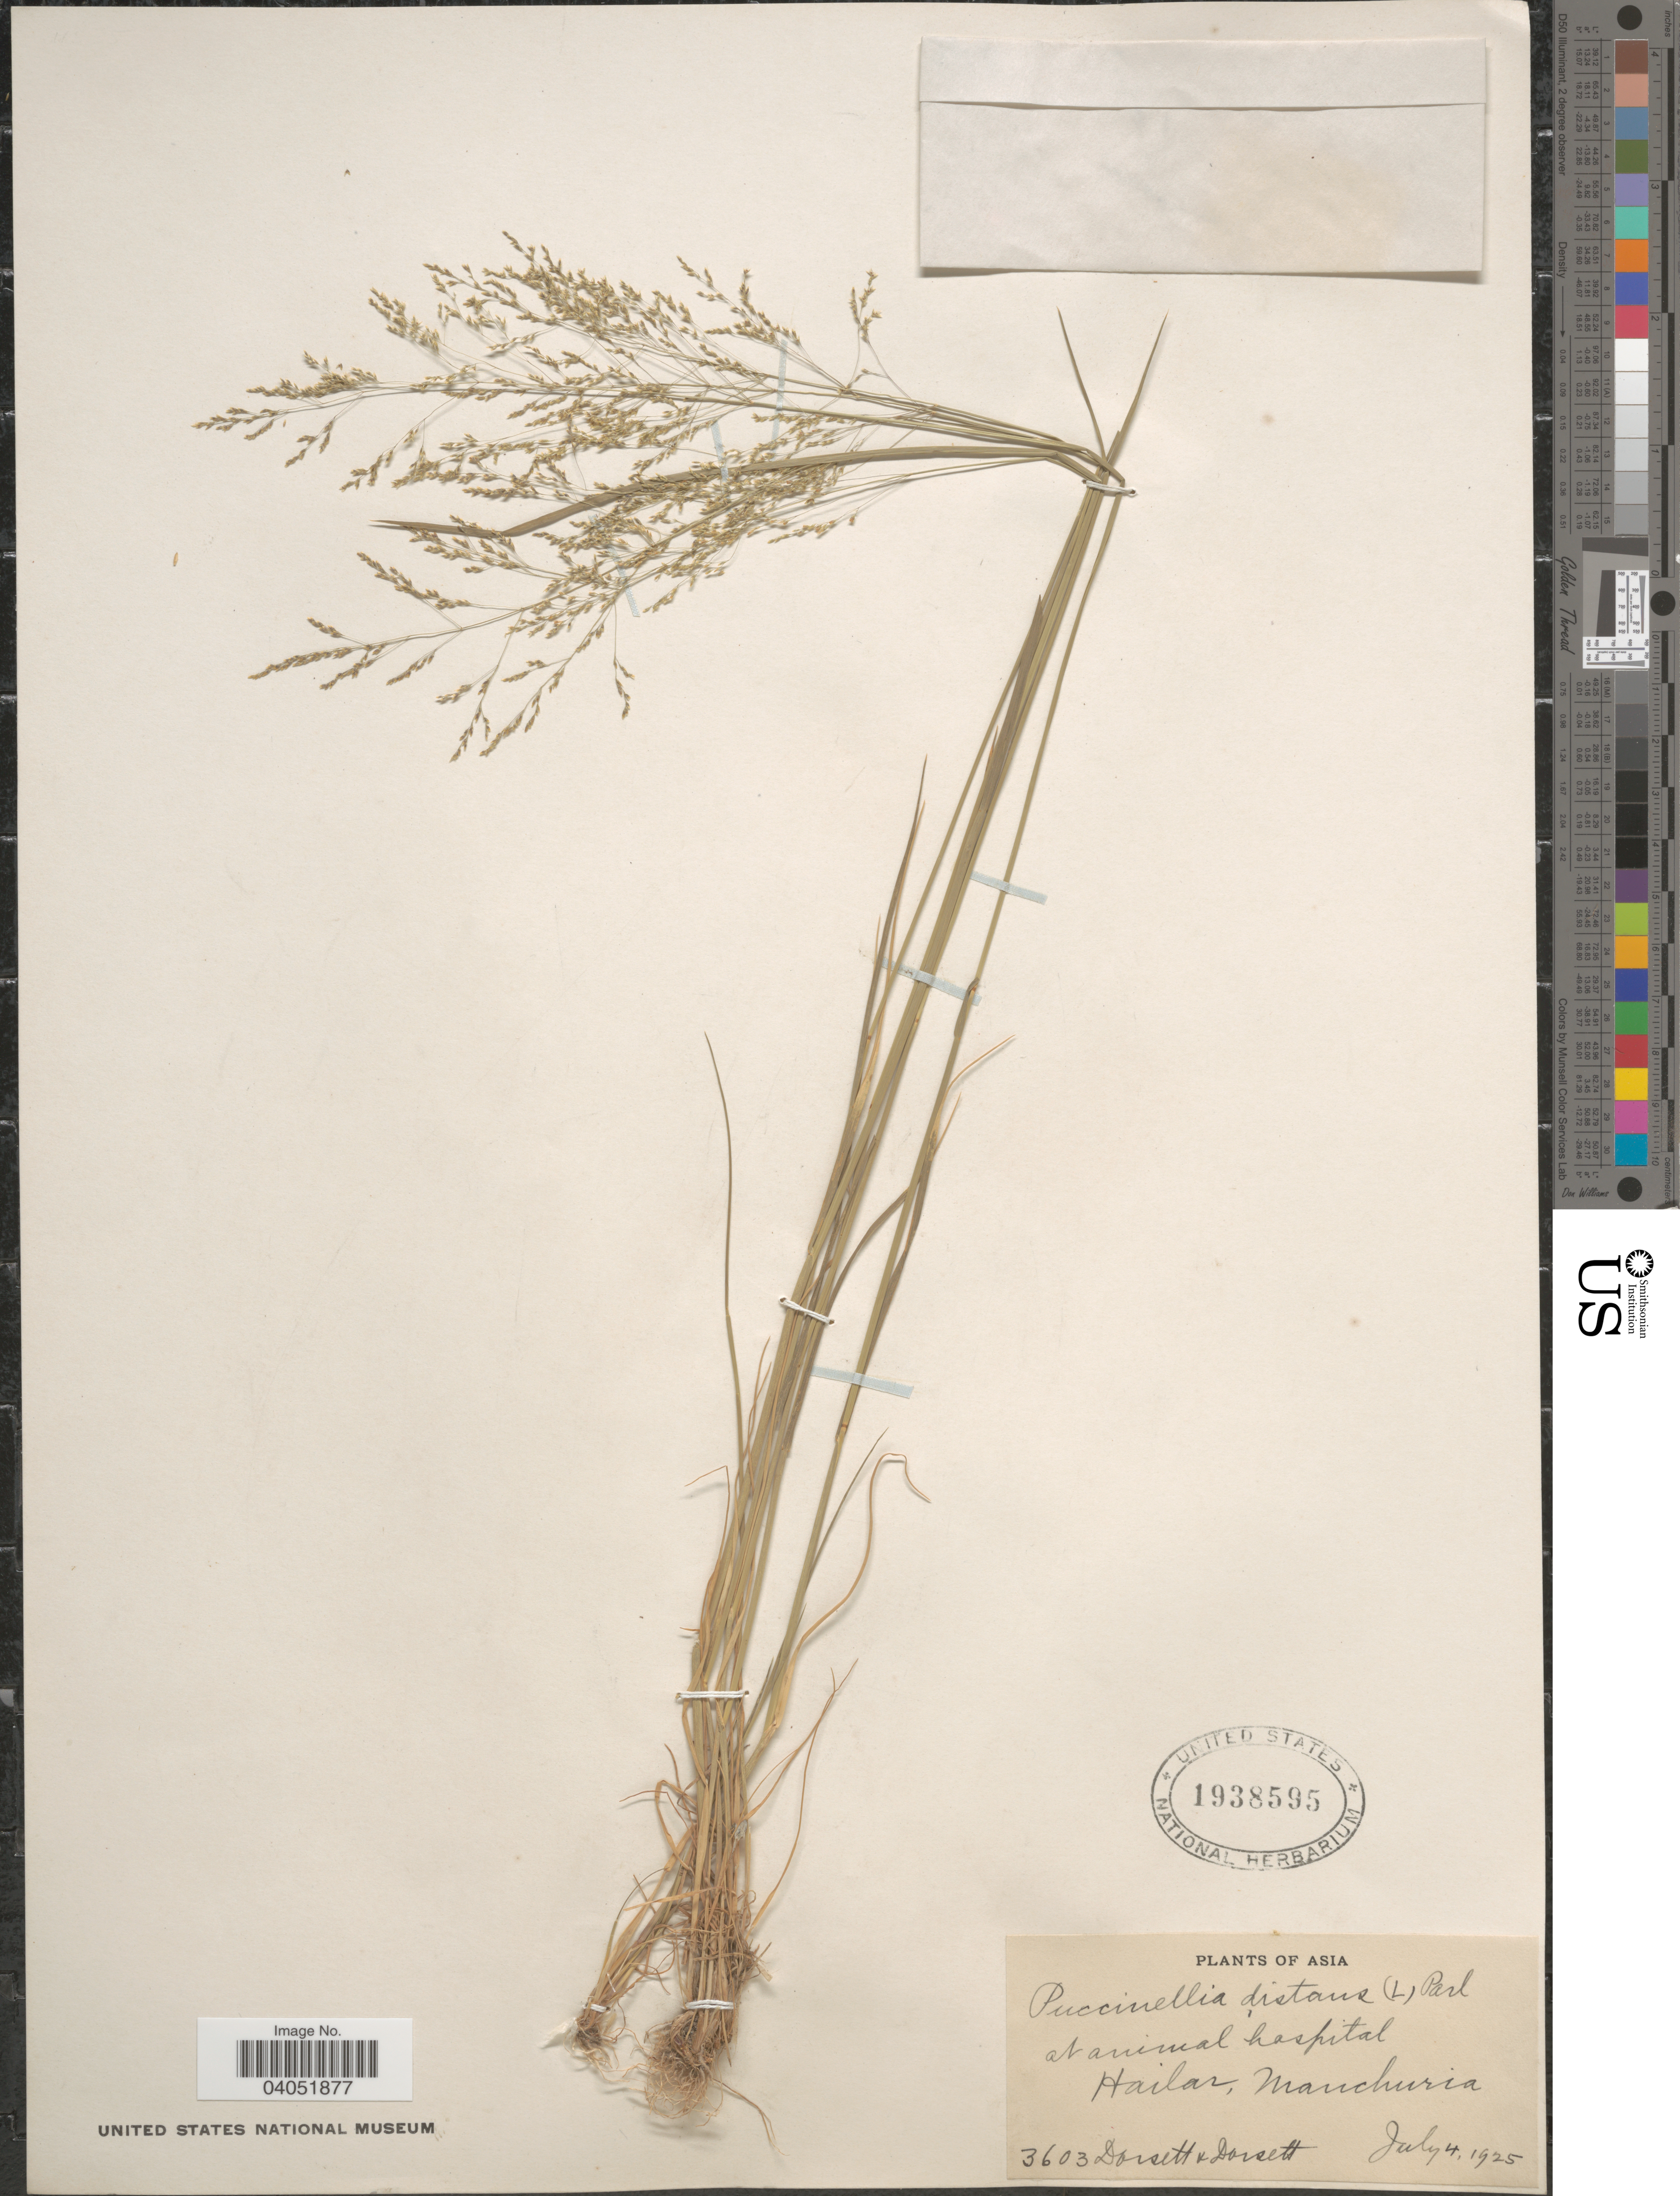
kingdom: Plantae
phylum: Tracheophyta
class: Liliopsida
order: Poales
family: Poaceae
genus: Puccinellia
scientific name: Puccinellia distans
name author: (Jacq.) Parl.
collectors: -- Dorsett & -- Dorsett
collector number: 3603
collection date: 1925-07-04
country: China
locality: Asia. Hailar, Manchuria.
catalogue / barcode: US 1938595